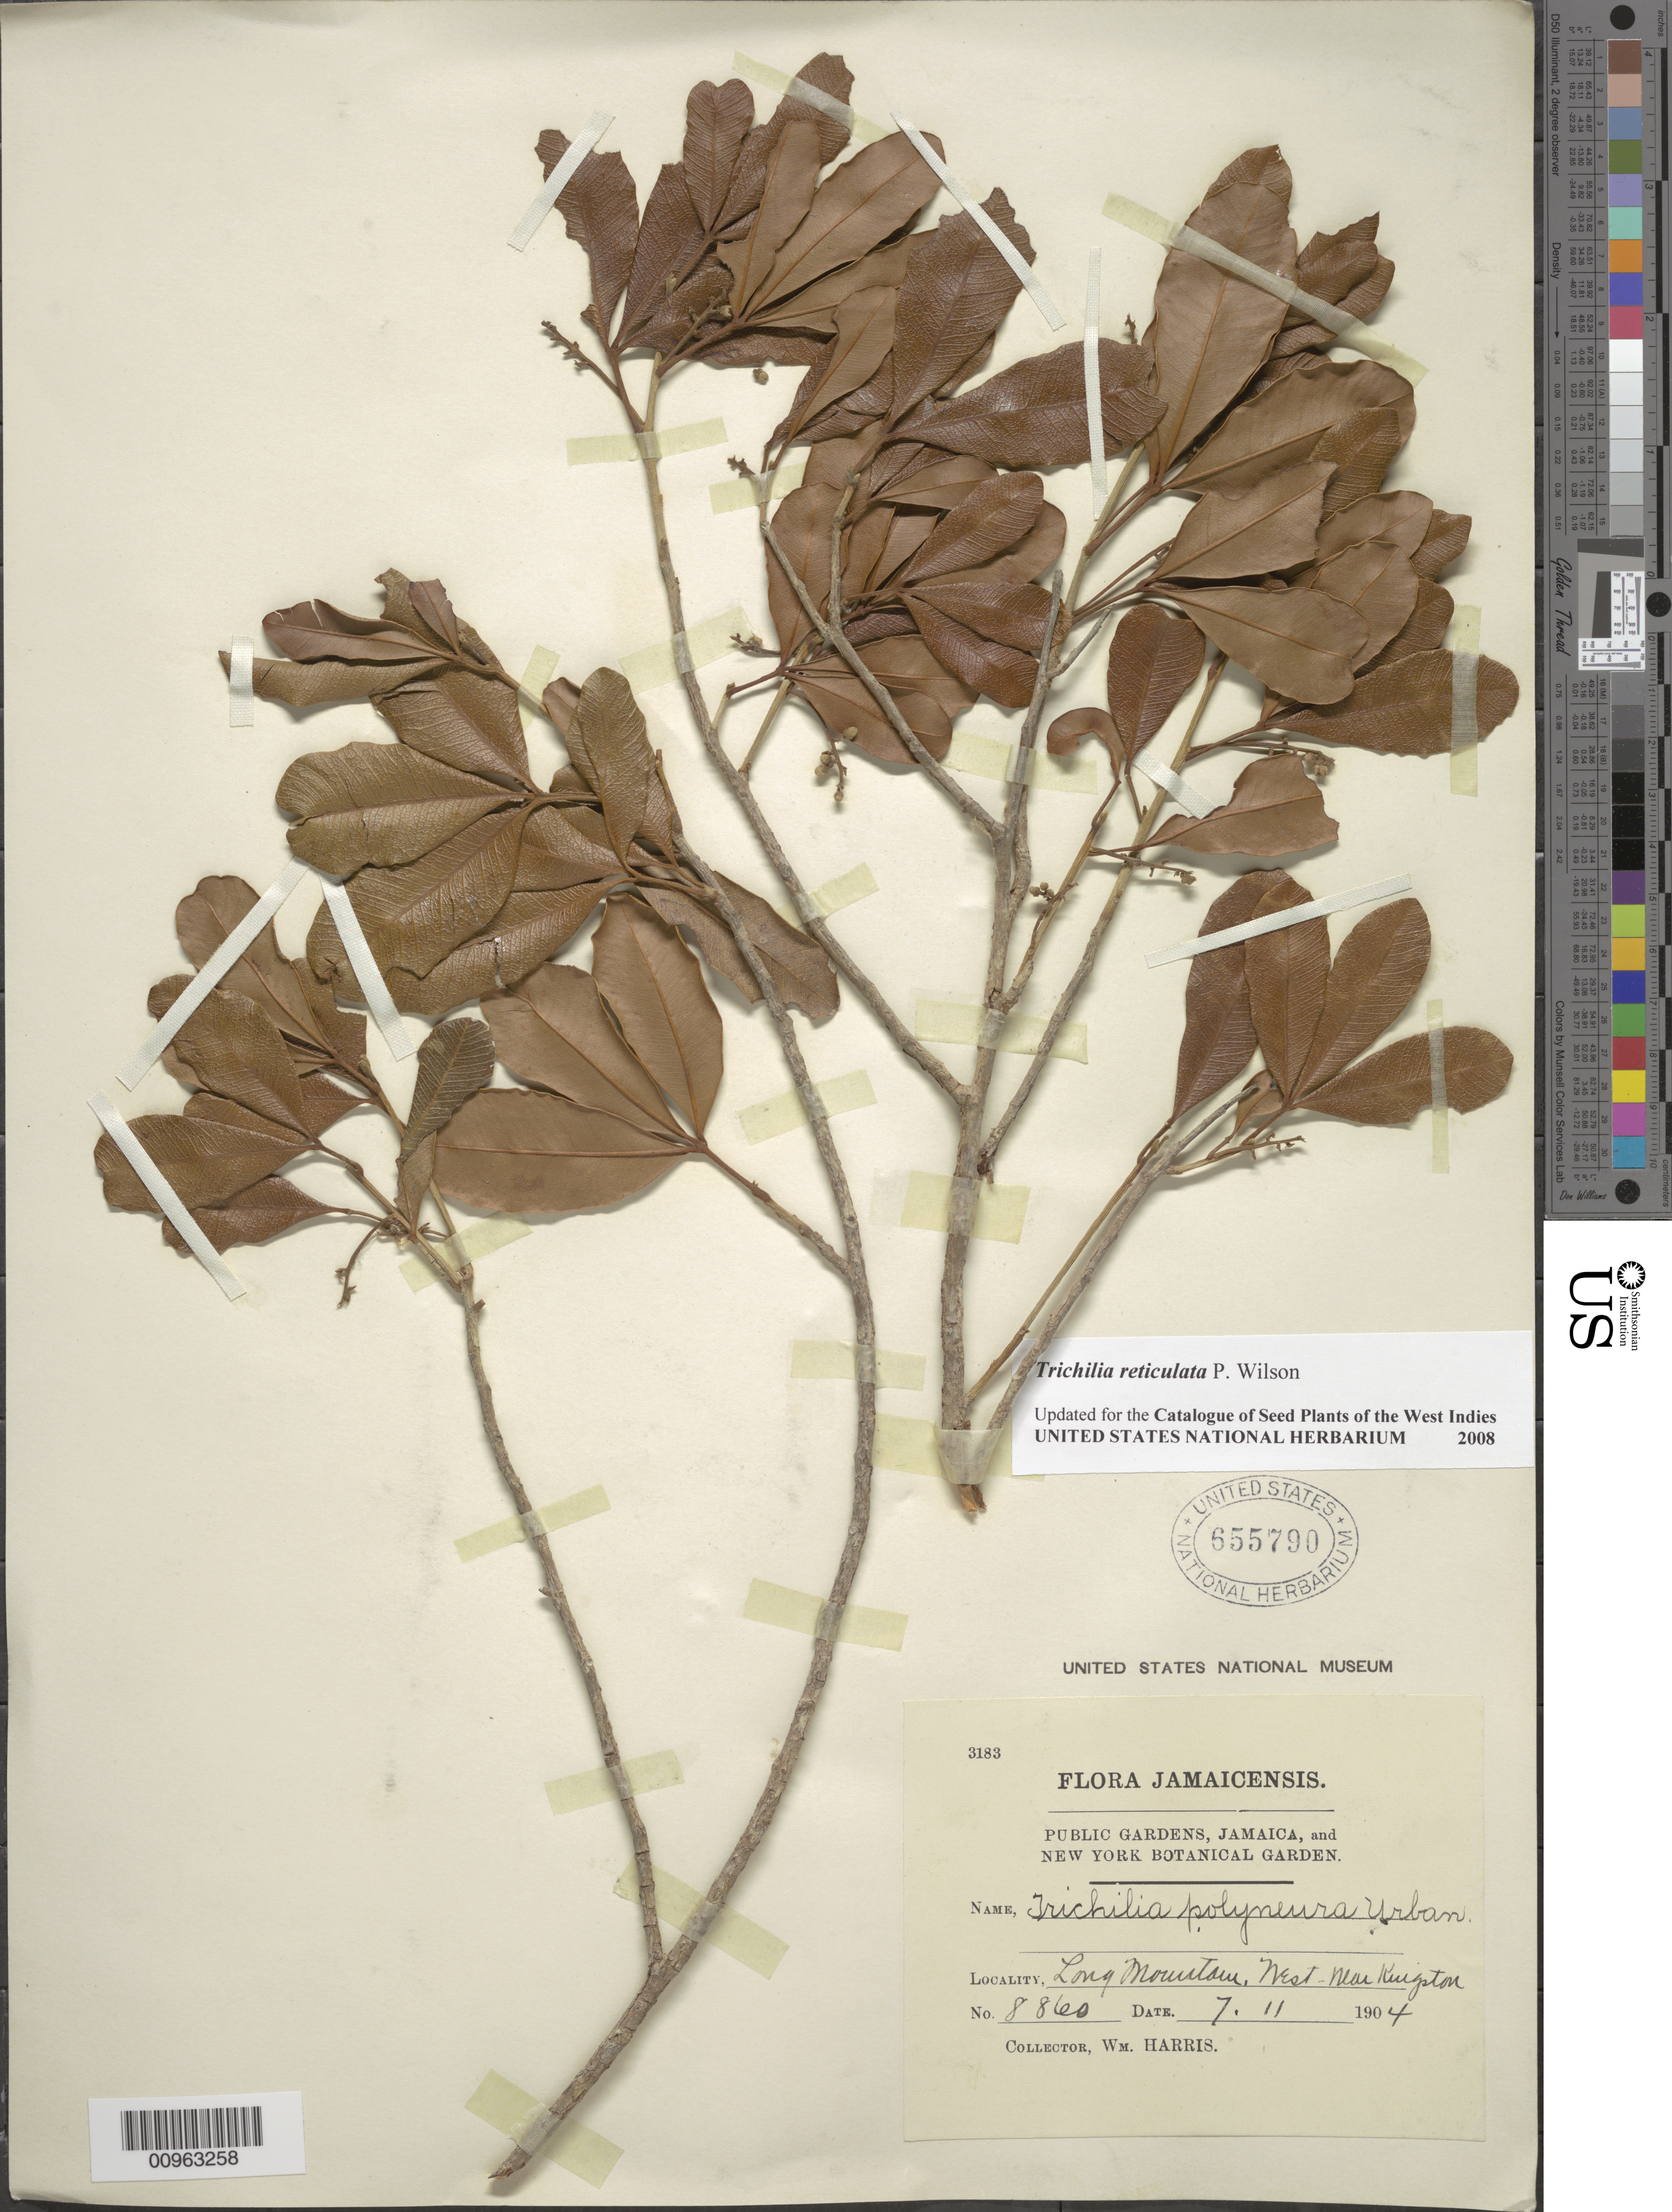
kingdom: Plantae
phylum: Tracheophyta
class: Magnoliopsida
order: Sapindales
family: Meliaceae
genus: Trichilia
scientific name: Trichilia reticulata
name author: P. Wilson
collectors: W. H. Harris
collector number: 8860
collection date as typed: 07 Nov 1904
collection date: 1904-11-07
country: Jamaica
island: Jamaica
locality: Long Mountain, West near Kingston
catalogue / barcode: US 655790